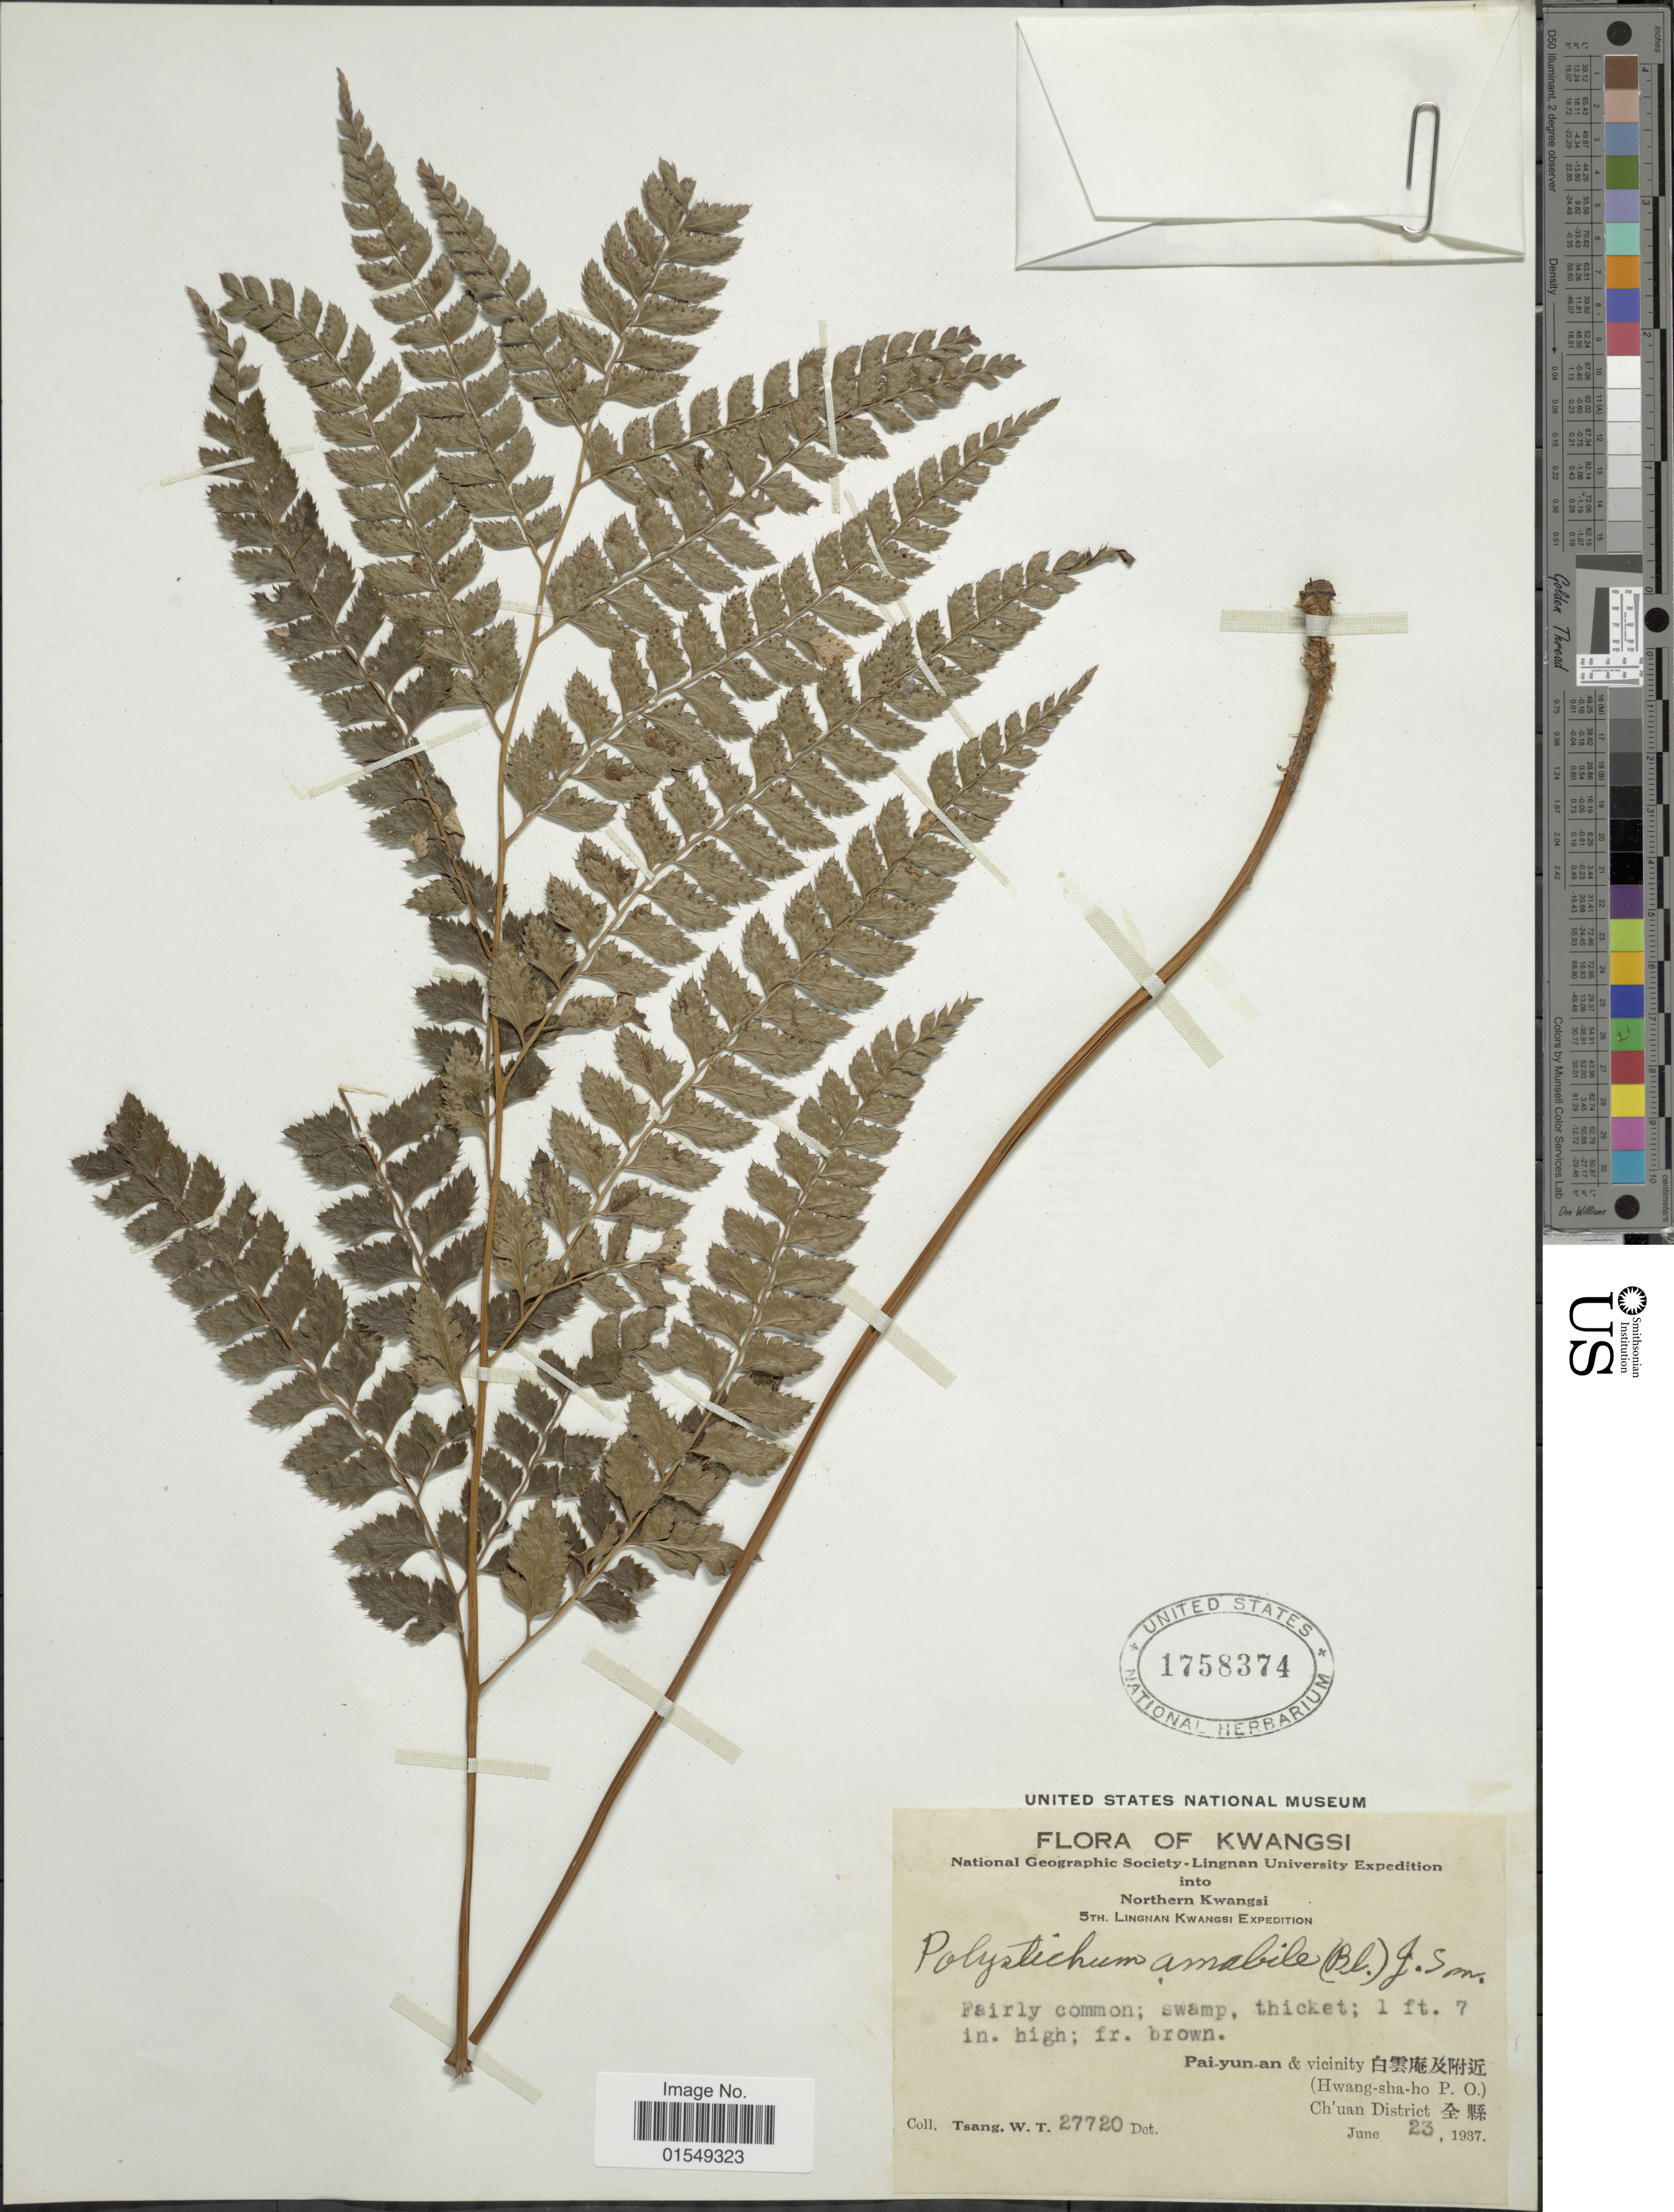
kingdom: Plantae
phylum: Tracheophyta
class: Polypodiopsida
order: Polypodiales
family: Dryopteridaceae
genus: Arachniodes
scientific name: Arachniodes sp.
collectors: W. T. Tsang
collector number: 27720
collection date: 1937-06-23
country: China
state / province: Guangxi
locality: Northern Kwansgi, Pai-yun-an & vicinity, (Hwang-sha-ho P. O. ), Ch'uan District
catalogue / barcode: US 1758374